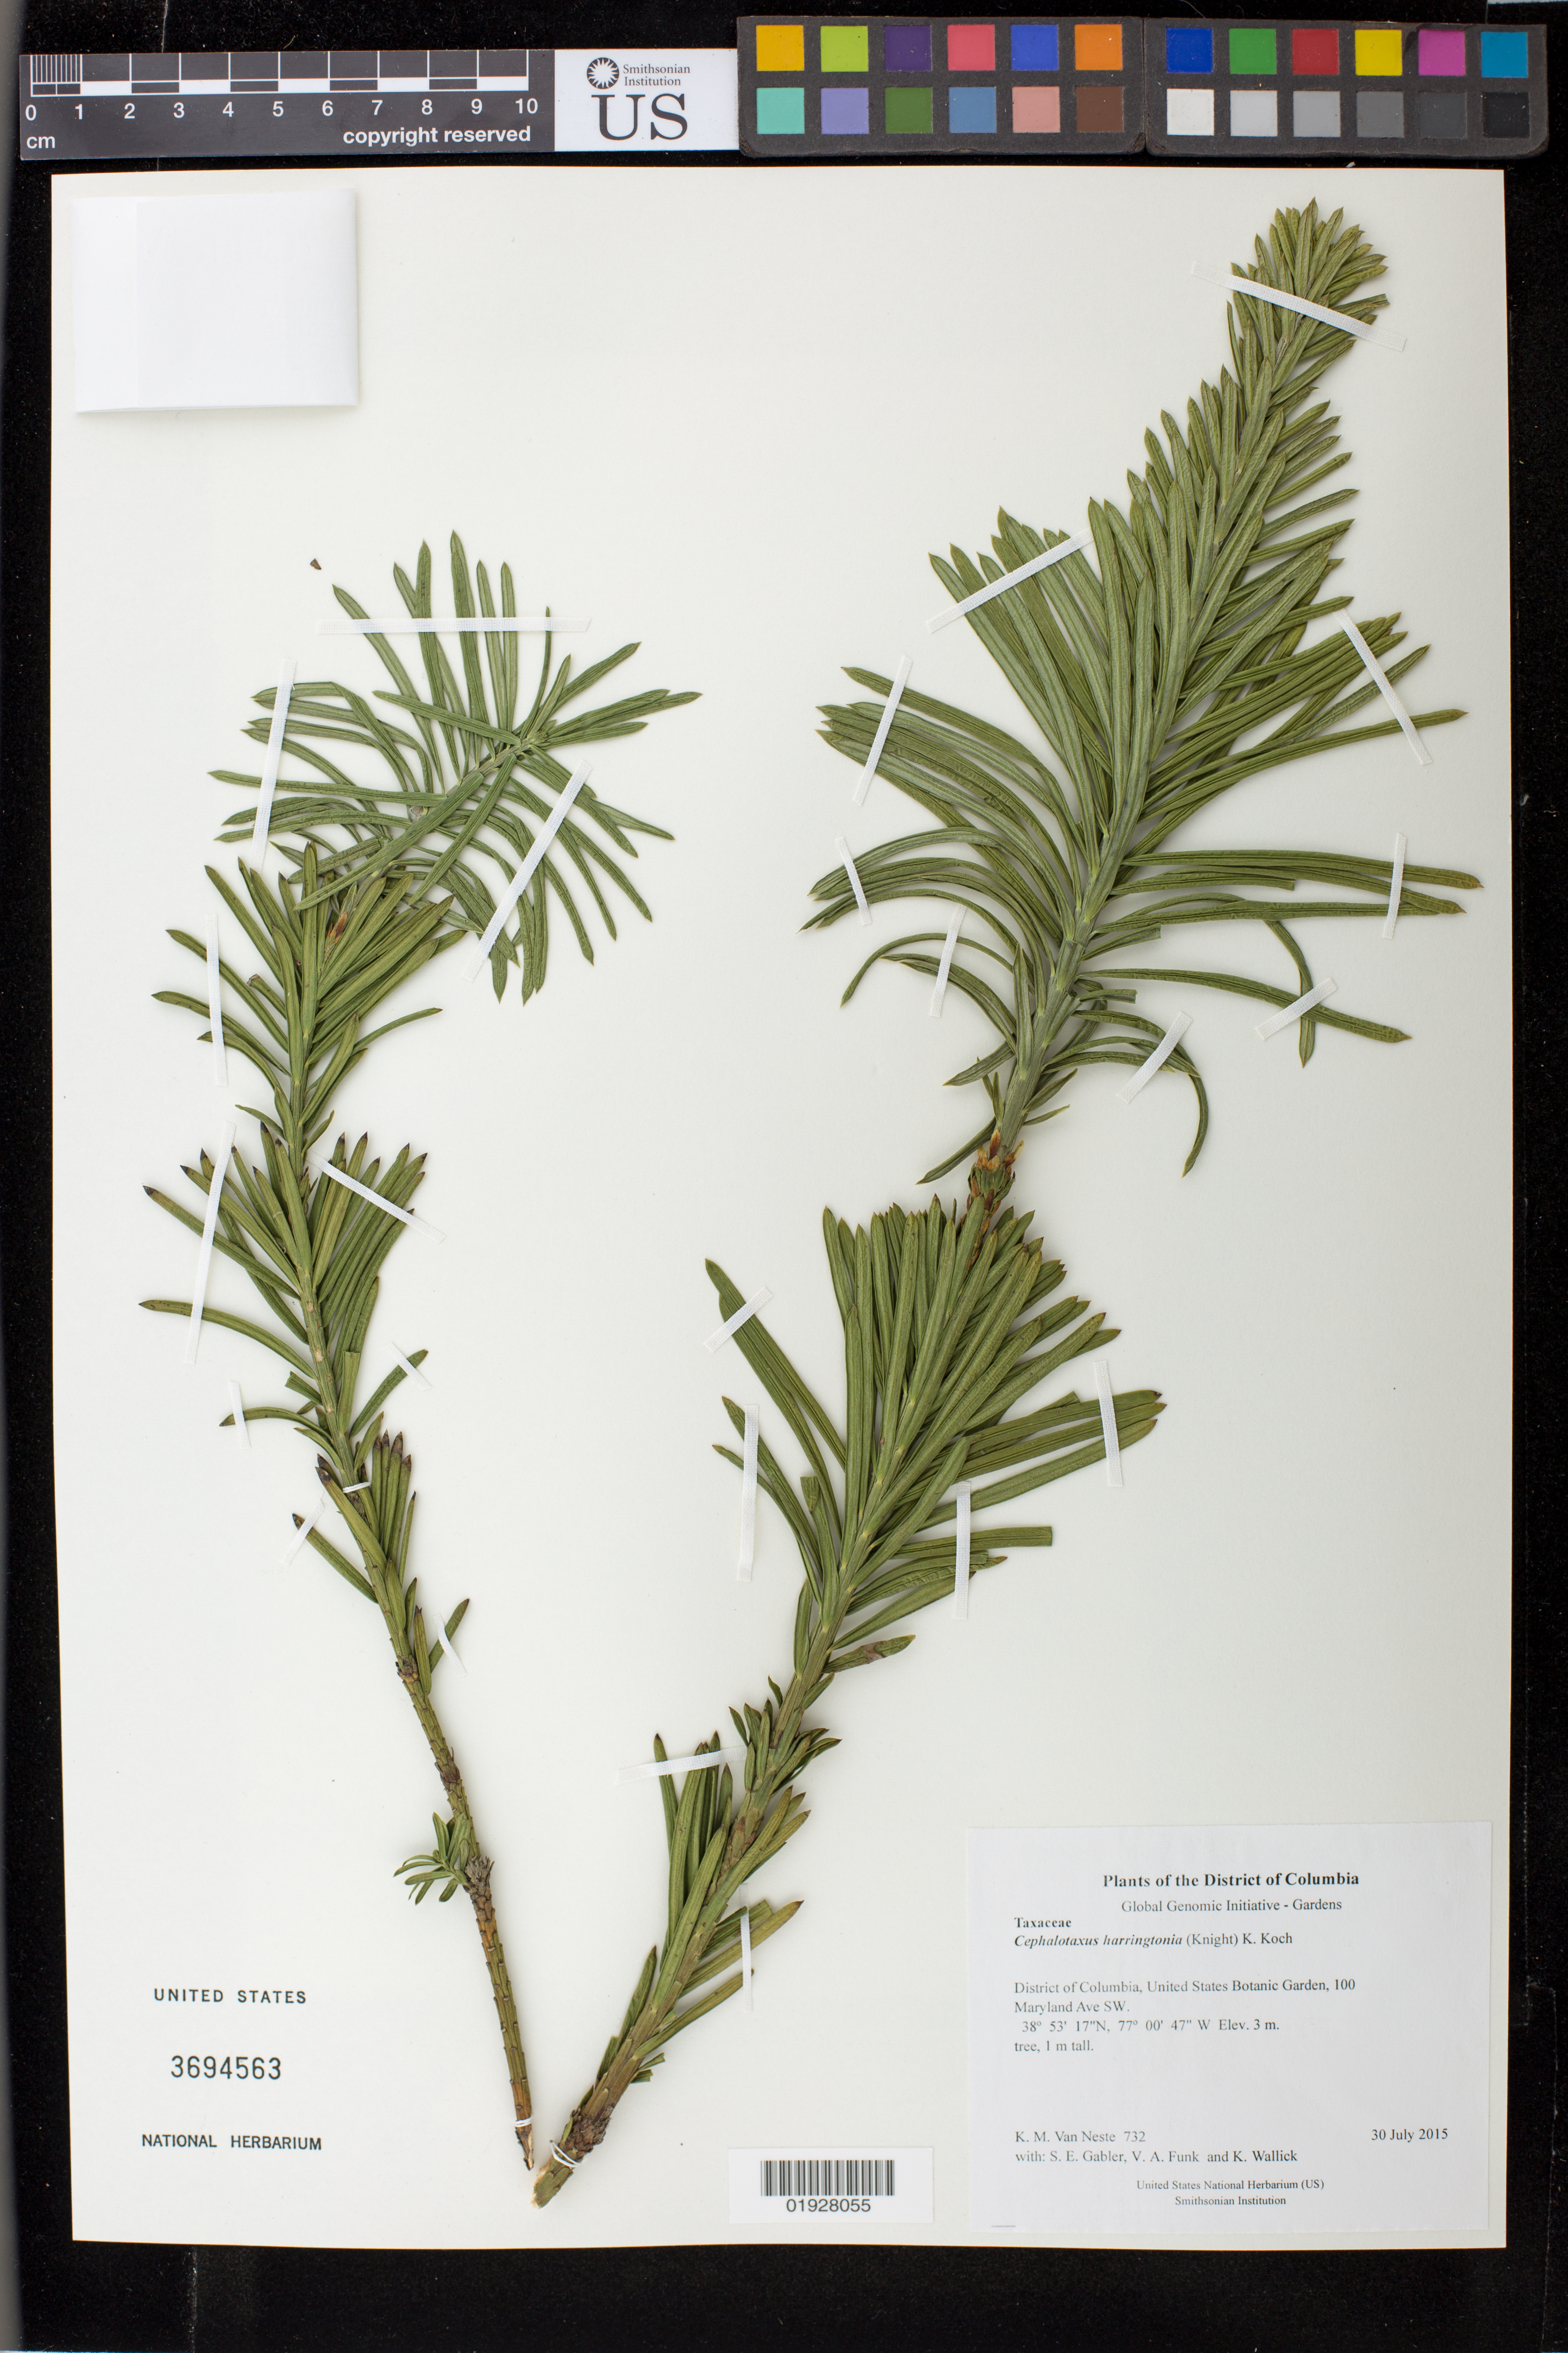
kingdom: Plantae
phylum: Tracheophyta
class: Pinopsida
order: Pinales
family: Cephalotaxaceae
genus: Cephalotaxus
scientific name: Cephalotaxus harringtonia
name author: (Knight) K. Koch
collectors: K. M. Van Neste, S. E. Gabler, V. Funk & K. Wallick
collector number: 732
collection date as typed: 30 July 2015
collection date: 2015-07-30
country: United States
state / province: District of Columbia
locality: United States Botanic Garden, 100 Maryland Ave SW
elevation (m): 3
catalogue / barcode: US 3694563